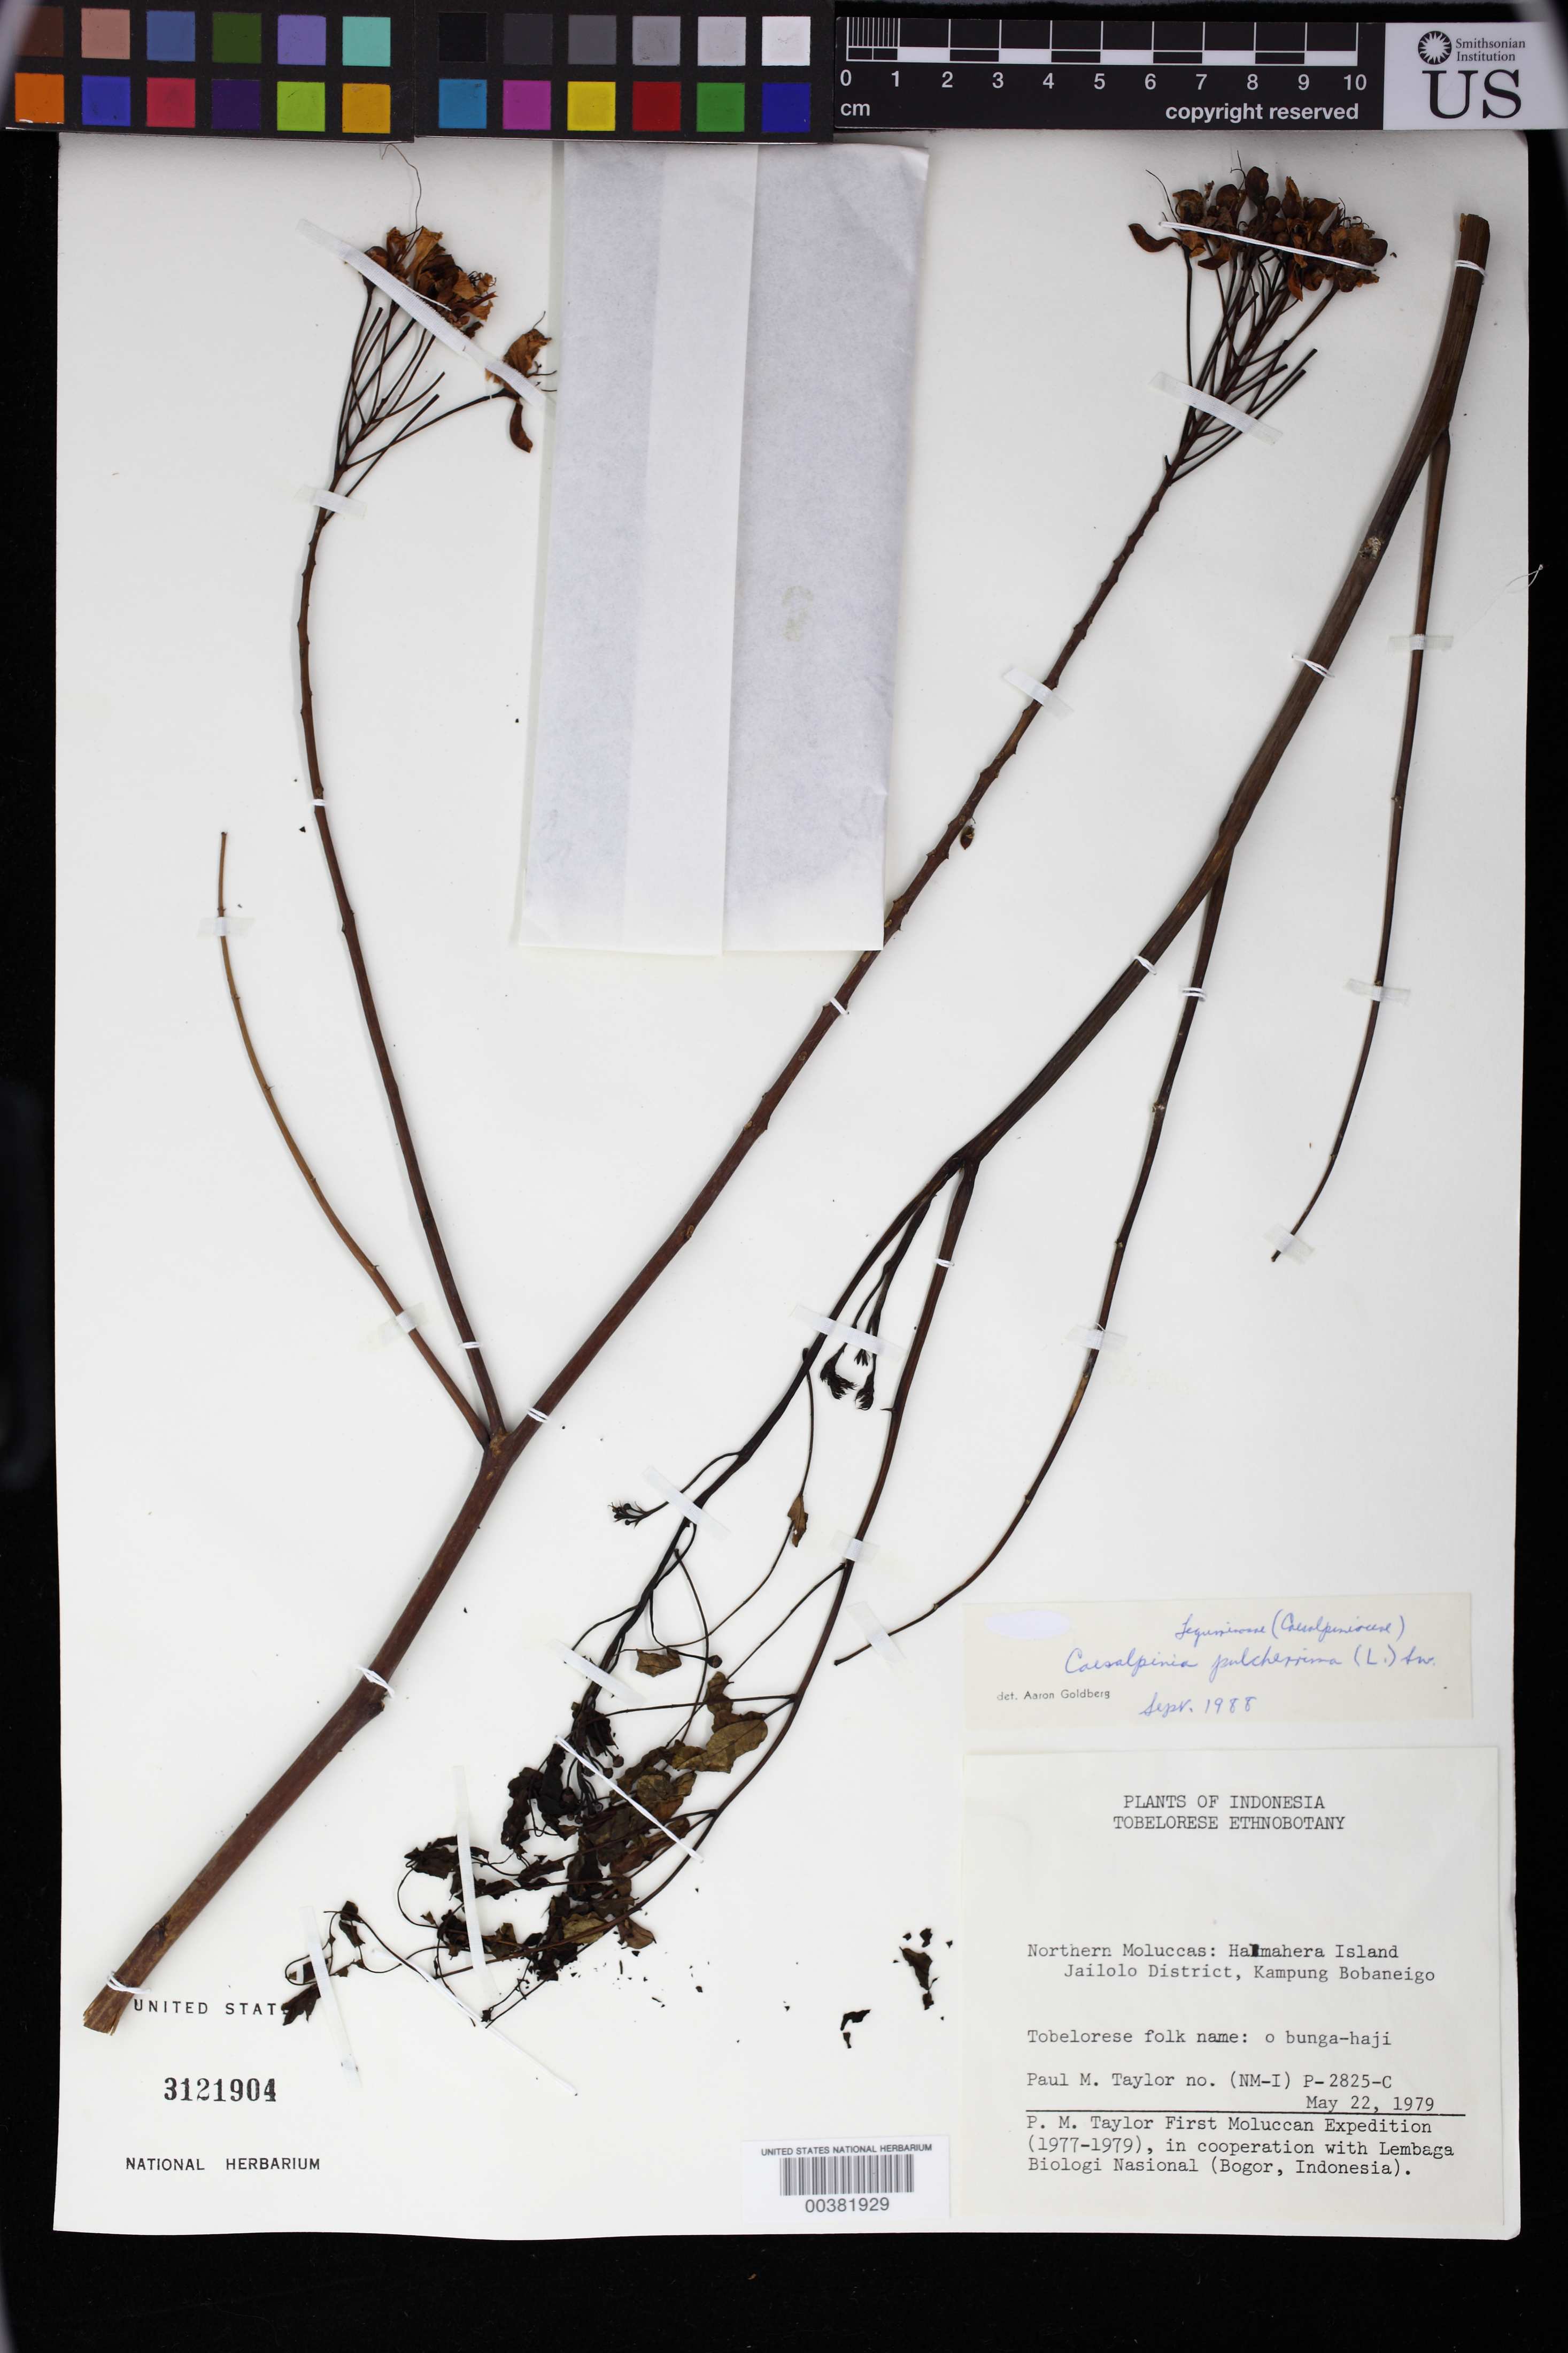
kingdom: Plantae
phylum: Tracheophyta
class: Magnoliopsida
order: Fabales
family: Fabaceae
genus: Caesalpinia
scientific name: Caesalpinia pulcherrima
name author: (L.) Sw.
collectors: P. M. Taylor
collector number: (nm-i) P-2825-c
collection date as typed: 22 May 1979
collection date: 1979-05-22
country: Indonesia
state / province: Maluku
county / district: Maluku Utara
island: Halmahera Island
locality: Northern moluccas; halmahera i., jailolo dist., kampung bobaneigo [Moluccas]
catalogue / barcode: US 3121904